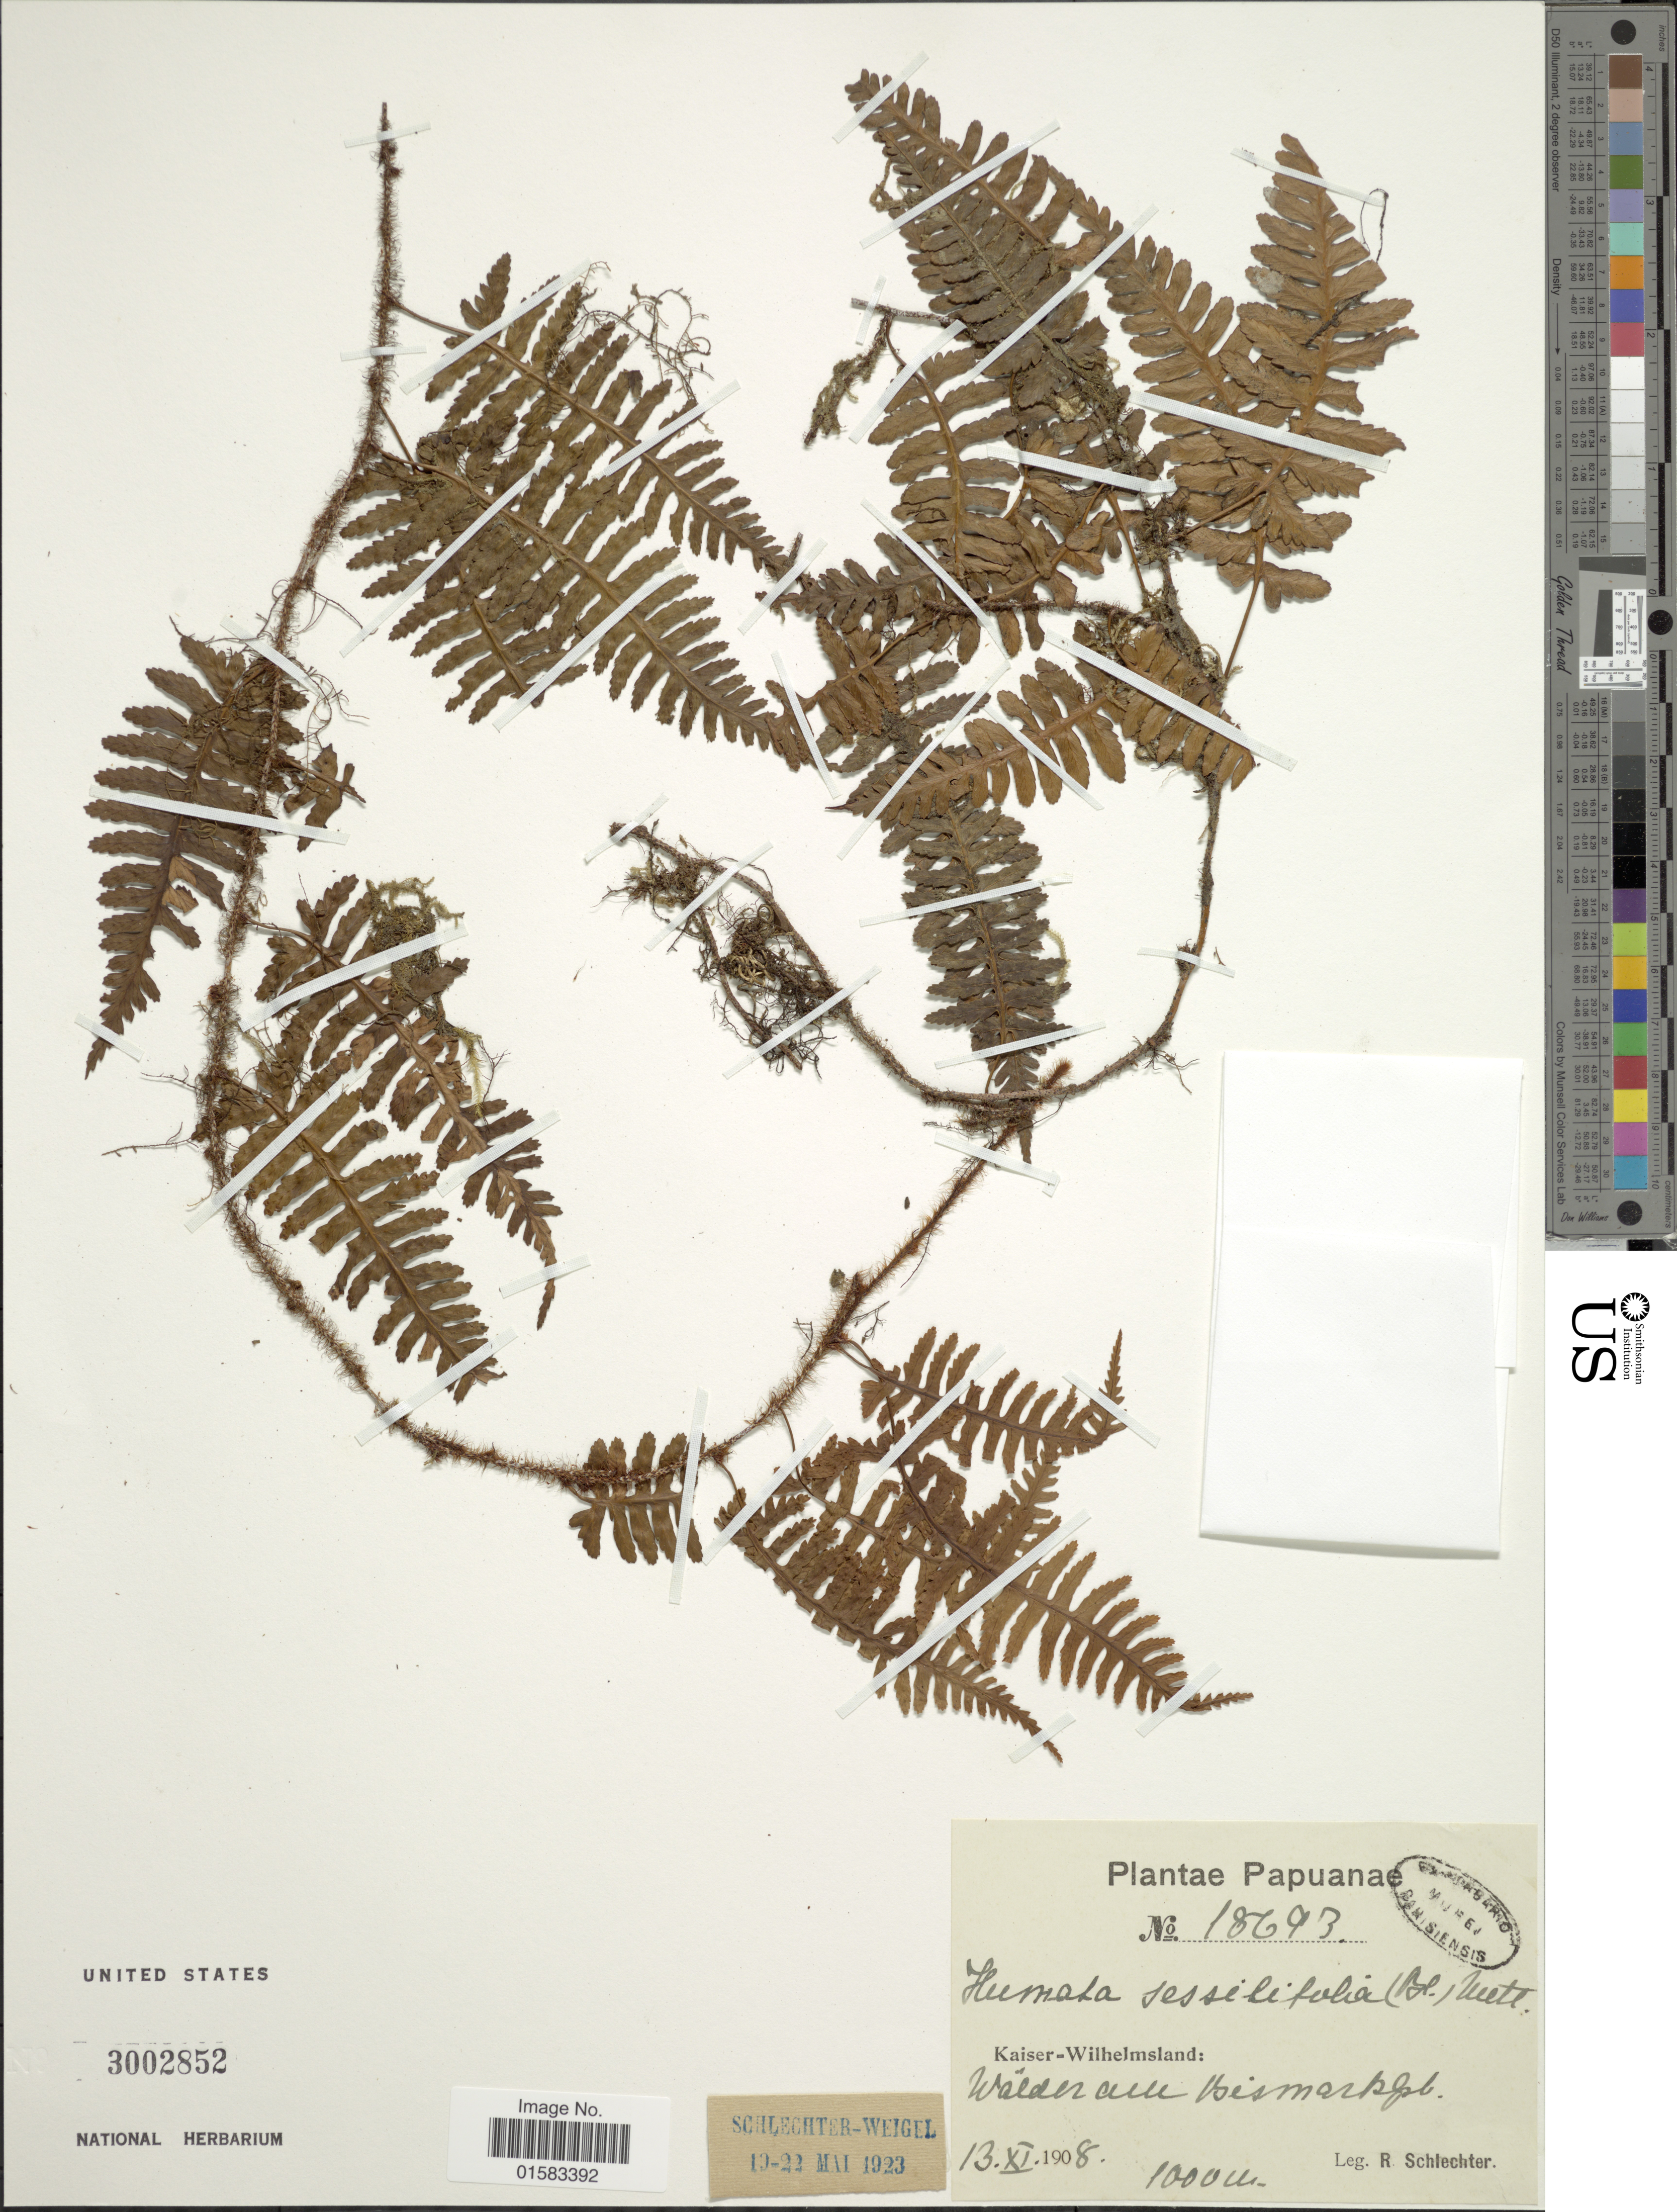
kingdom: Plantae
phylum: Tracheophyta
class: Polypodiopsida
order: Polypodiales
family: Davalliaceae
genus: Davallia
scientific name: Davallia sessilifolia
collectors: F. R. R. Schlechter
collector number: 18693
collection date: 1908-11-13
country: Papua New Guinea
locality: Kaiser-Wilhelmsland: Wälder am Bismarck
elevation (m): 1000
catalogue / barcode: US 3002852